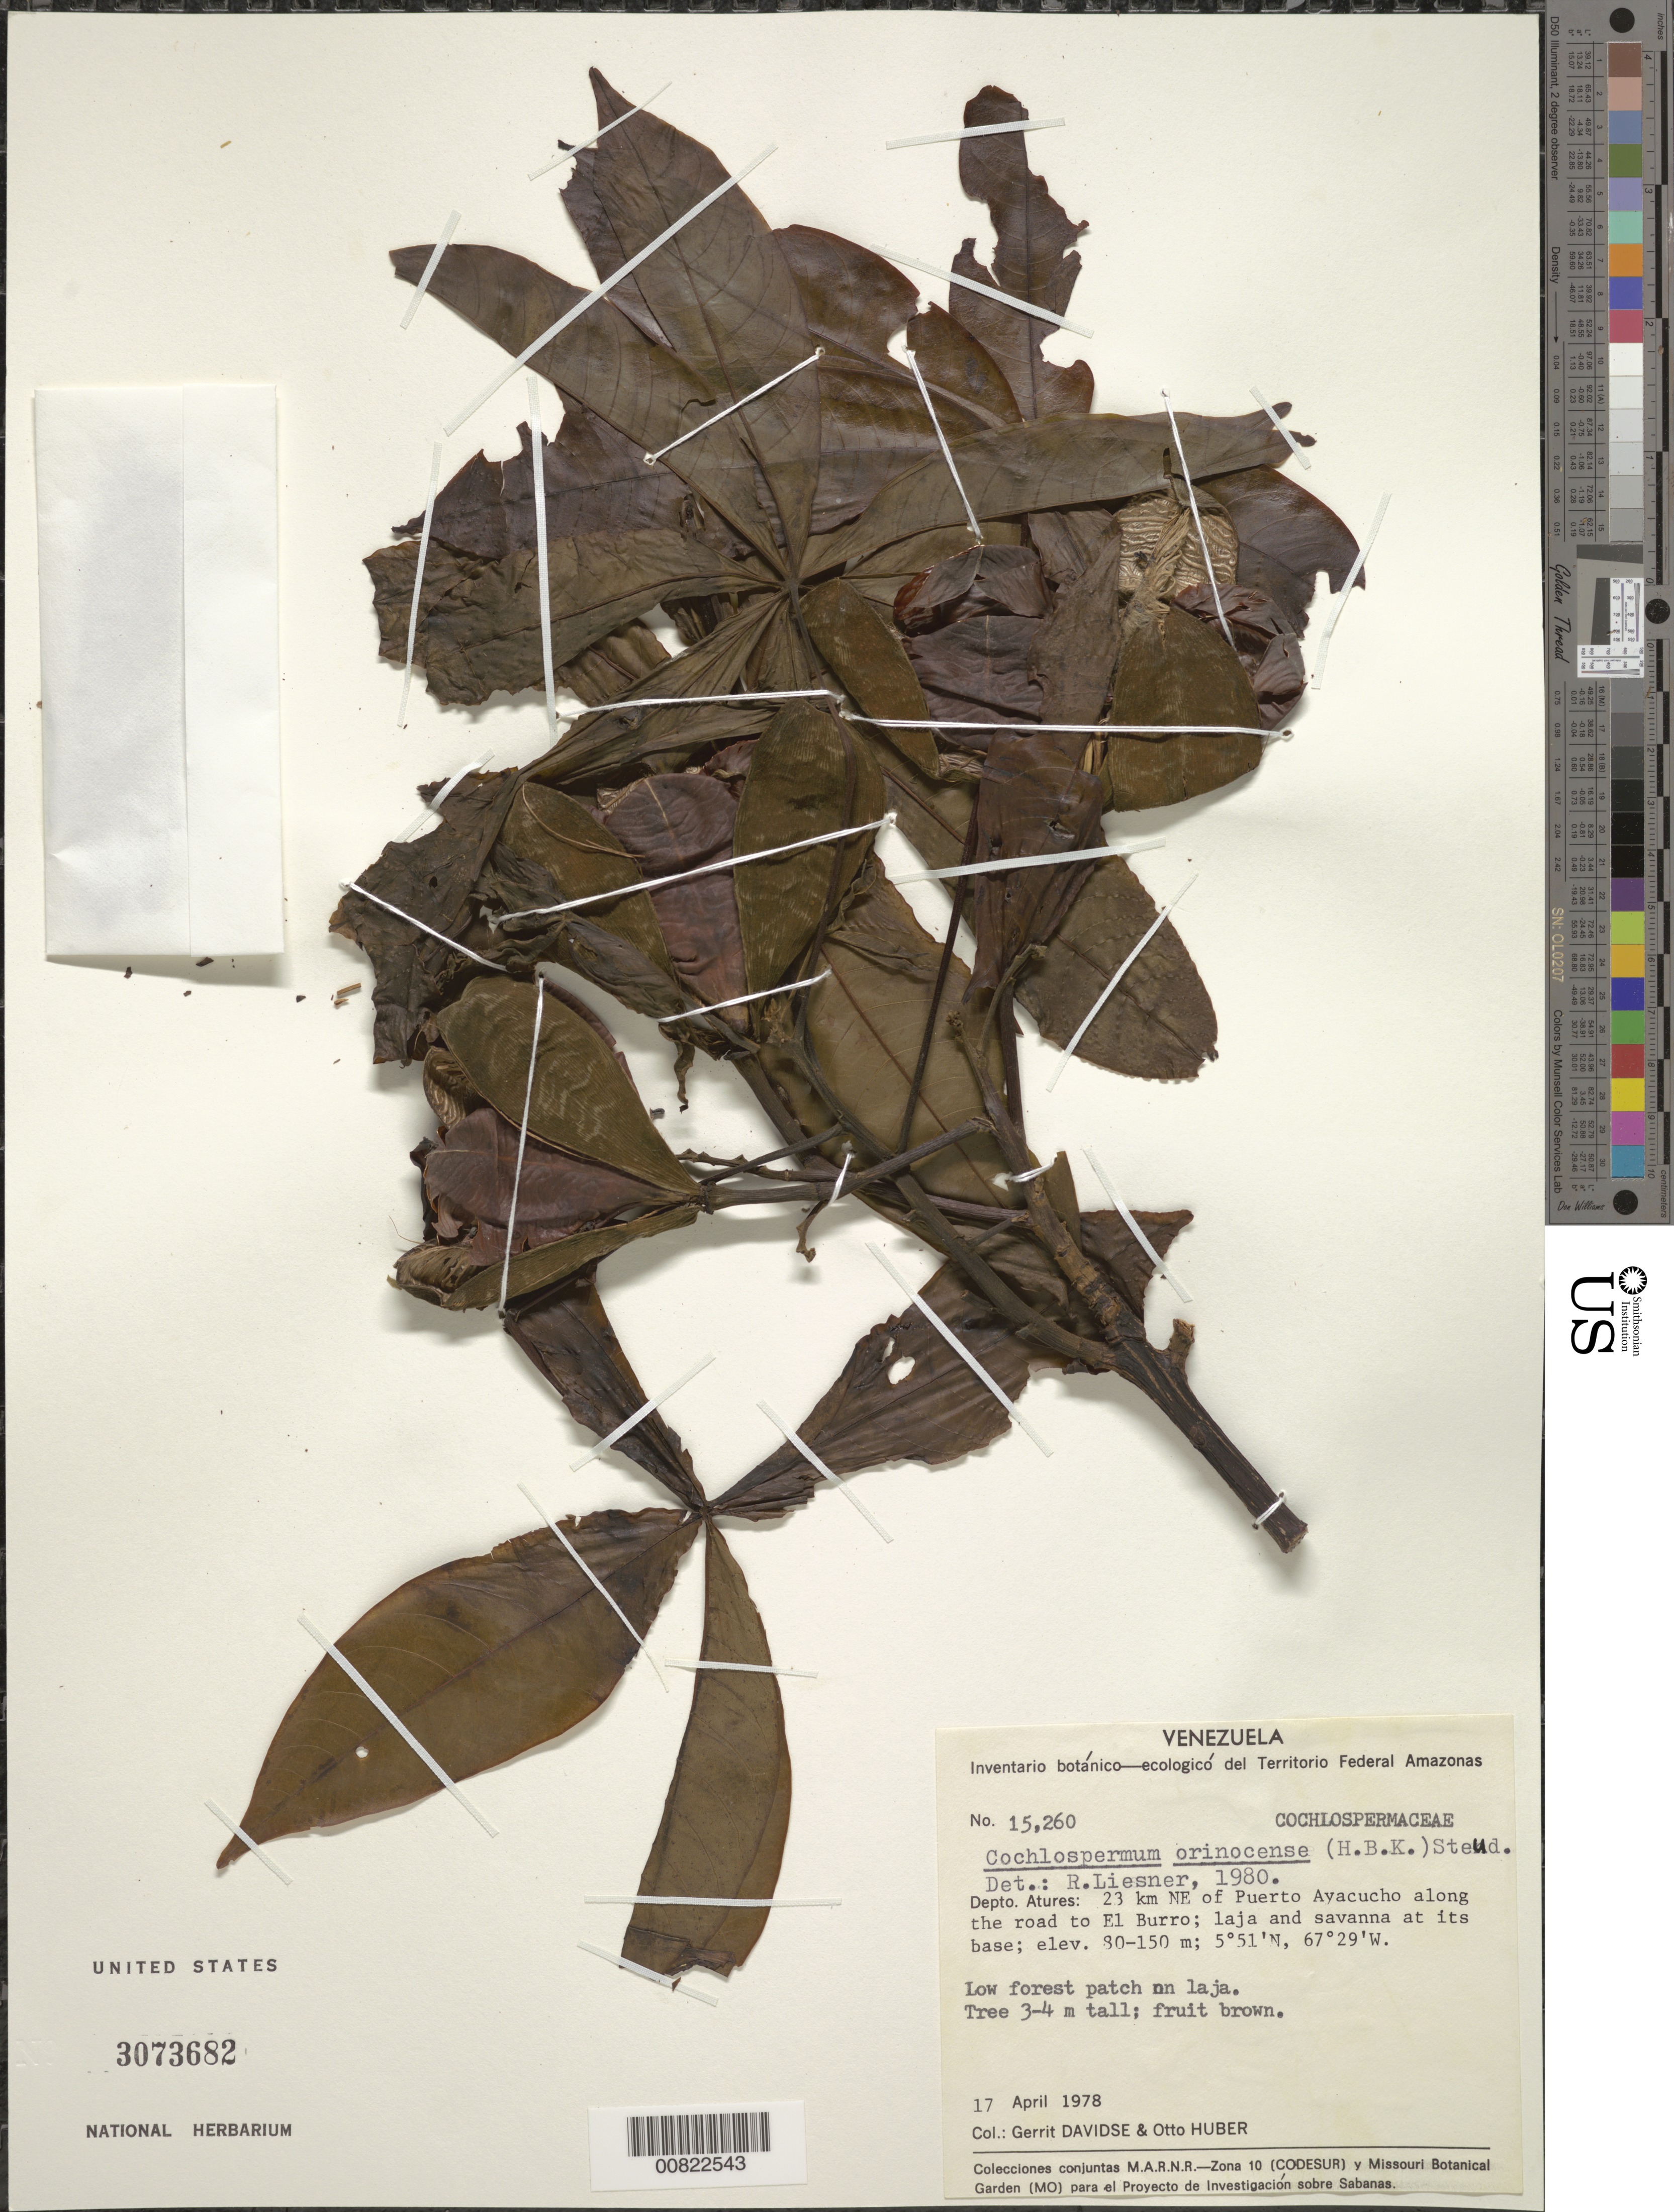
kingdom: Plantae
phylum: Tracheophyta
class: Magnoliopsida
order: Malvales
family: Cochlospermaceae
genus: Cochlospermum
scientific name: Cochlospermum orinocense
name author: (Kunth) Steud.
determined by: Liesner, R. L.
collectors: G. Davidse & O. Huber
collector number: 15260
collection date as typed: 17-Apr-78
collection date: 1978-04-17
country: Venezuela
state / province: Amazonas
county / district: Atures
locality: Puerto Ayacucho, 23 km NE of, on road to El Burro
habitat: Low patch forest on laja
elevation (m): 80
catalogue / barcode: US 3073682